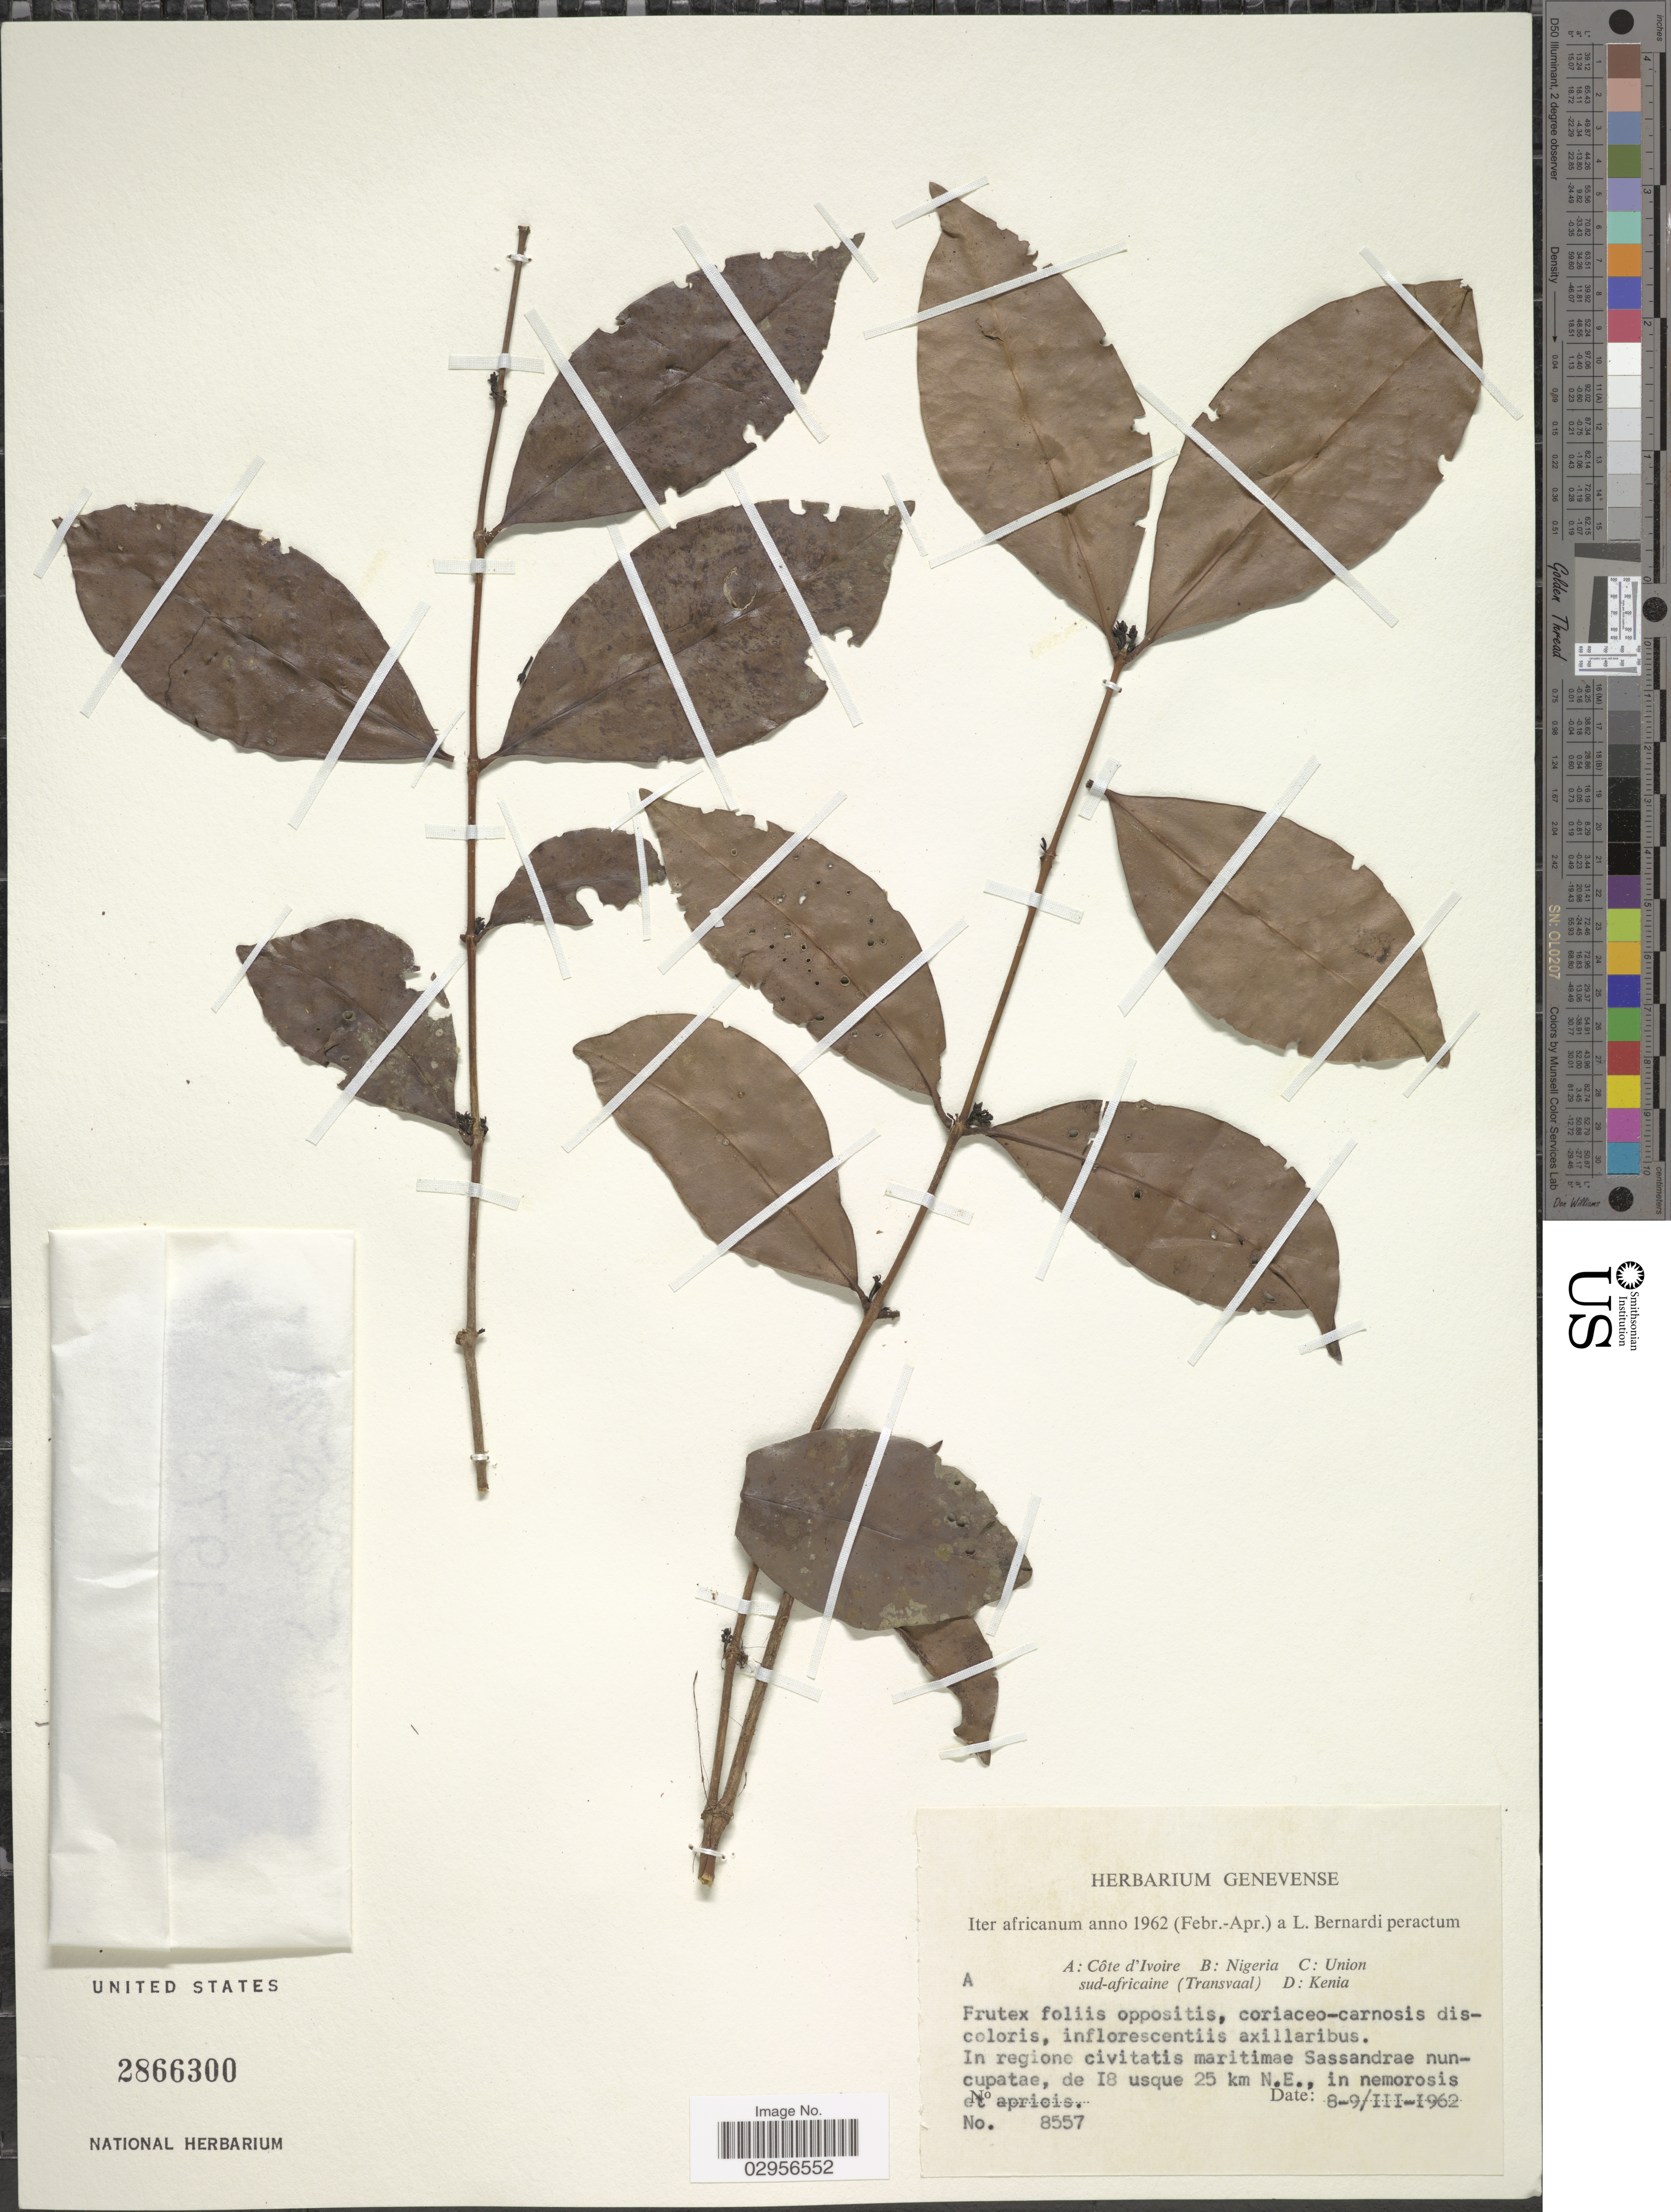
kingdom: Plantae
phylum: Tracheophyta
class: Magnoliopsida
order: Myrtales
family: Melastomataceae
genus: Memecylon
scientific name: Memecylon sp.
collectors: L. Bernardi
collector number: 8557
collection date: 1962-03-08/1962-03-09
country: Ivory Coast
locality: Côte d'Ivoire, In regione civitatis maritimae Sassandrae nuncupatae, de 18 usque 25 km N.E., in nemorosis et apricis.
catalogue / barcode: US 2866300